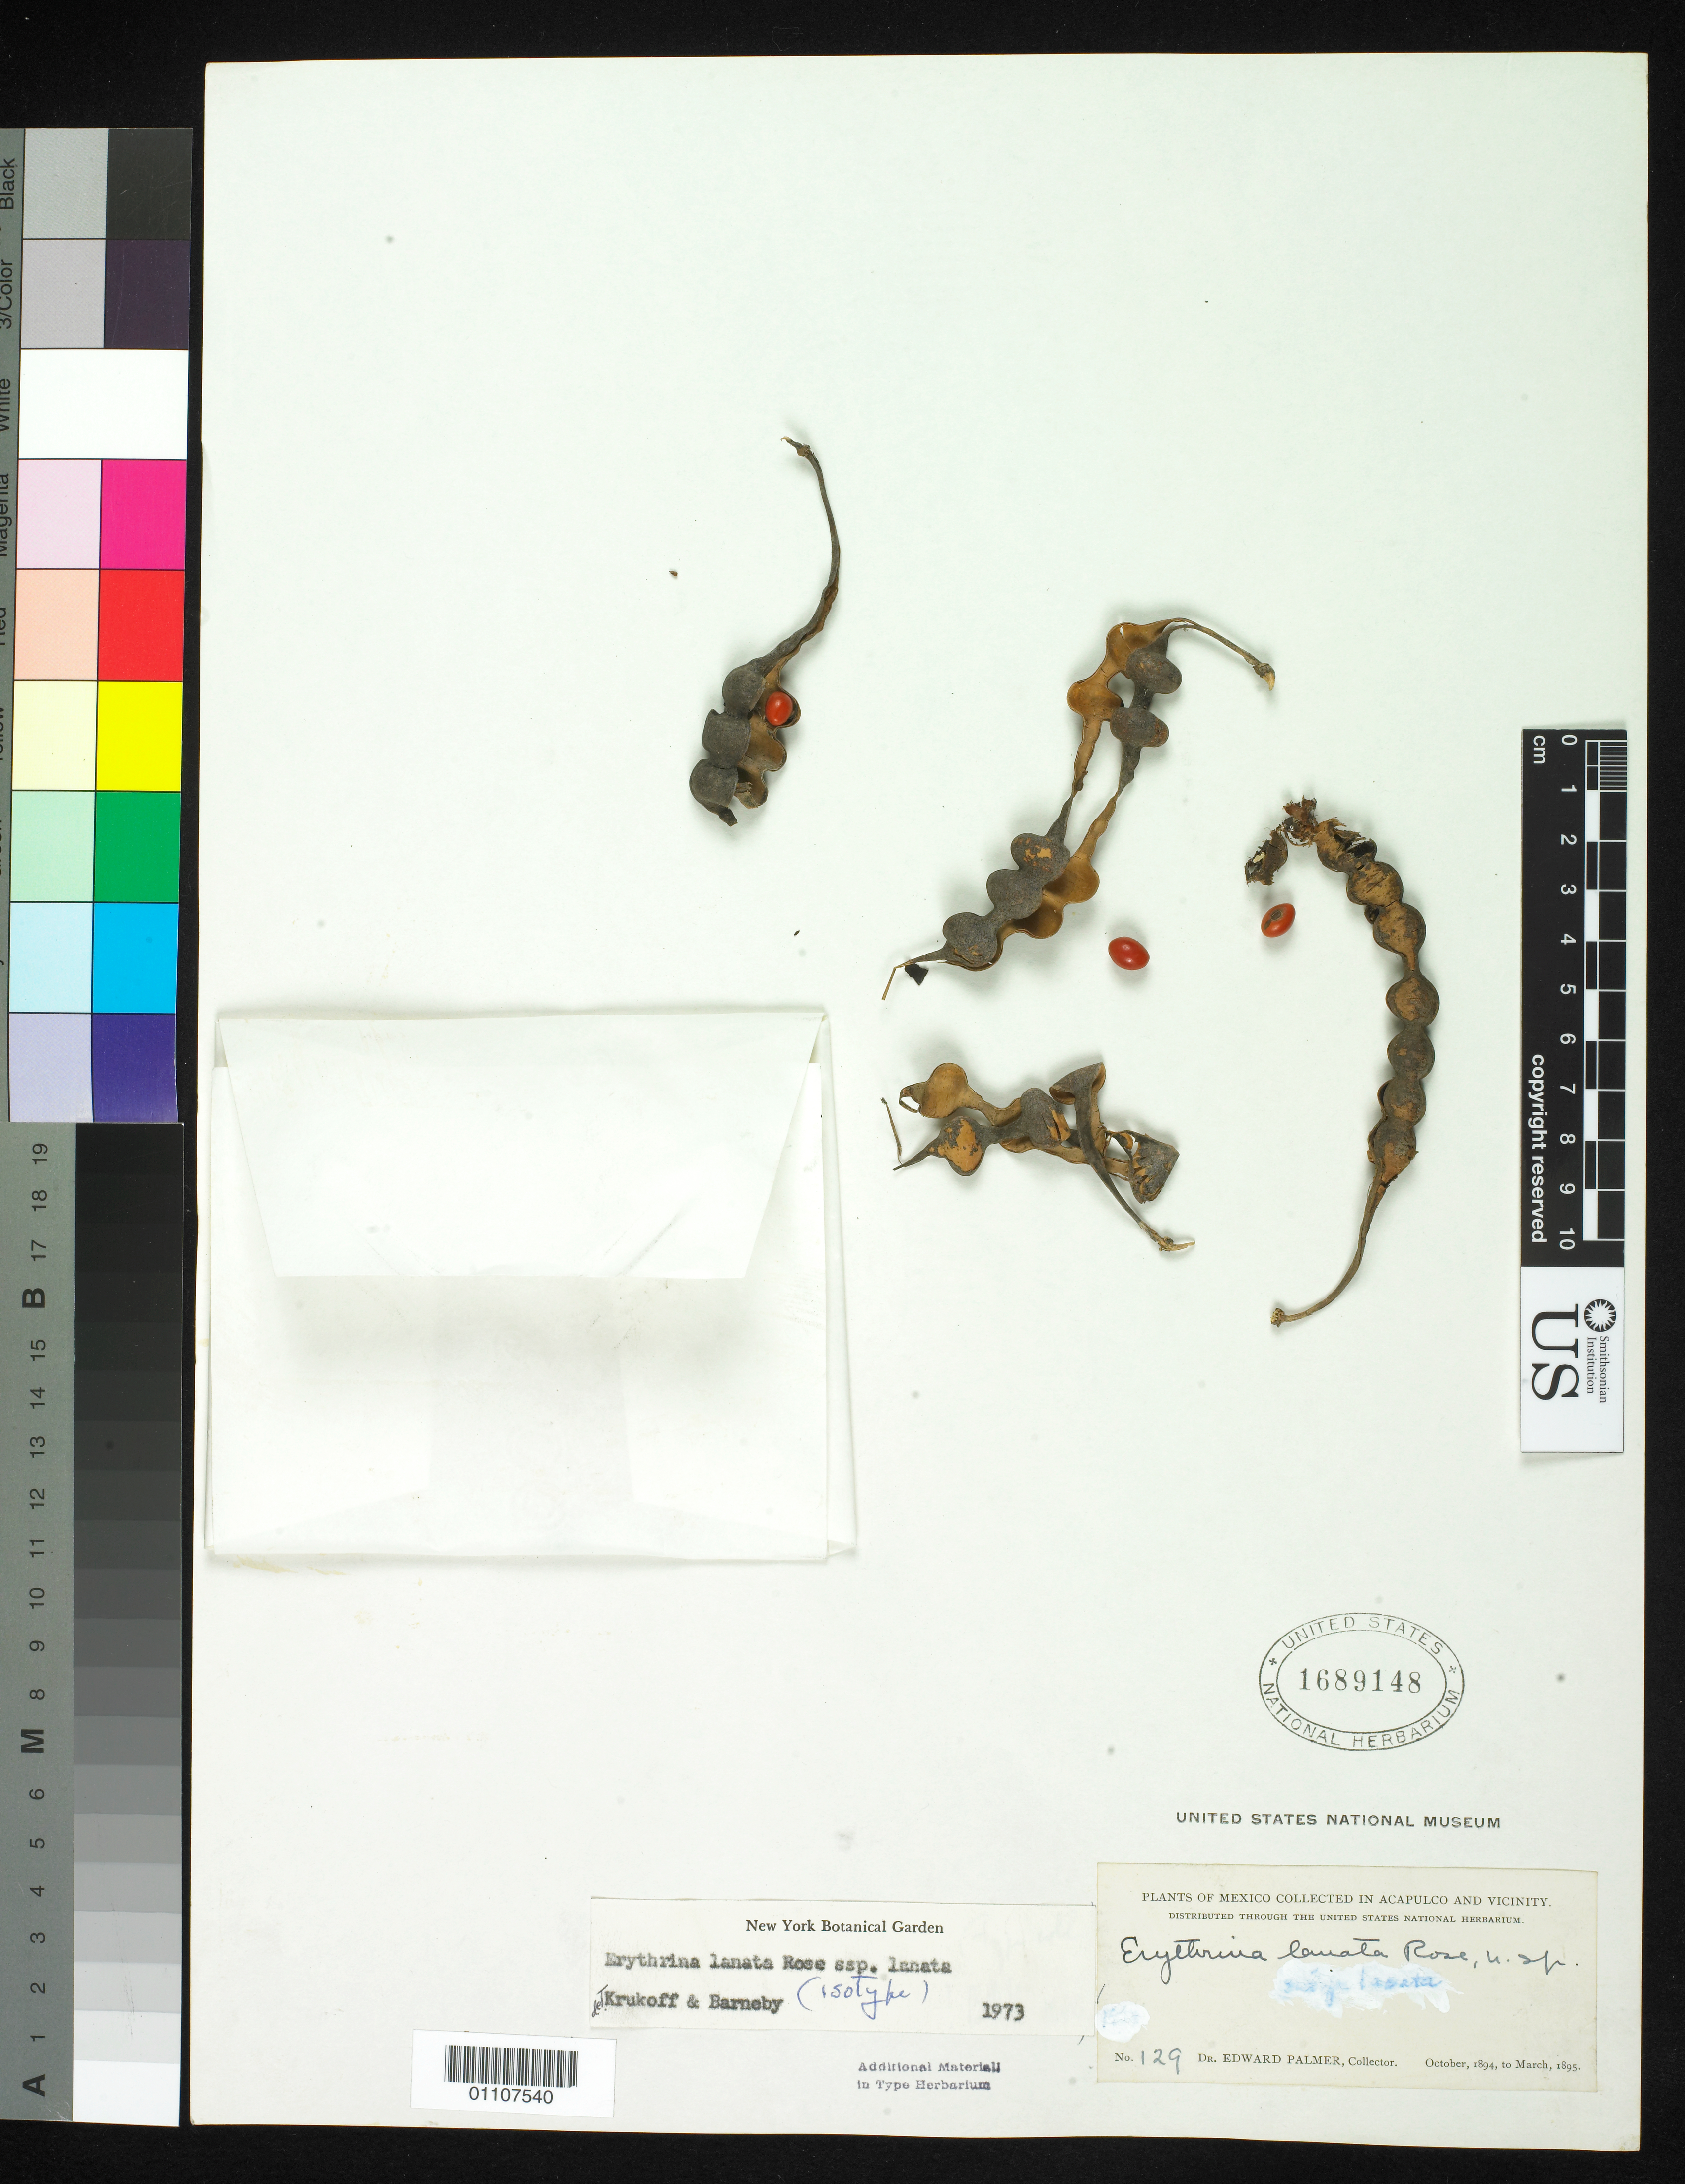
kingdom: Plantae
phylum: Tracheophyta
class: Magnoliopsida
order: Fabales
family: Fabaceae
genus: Erythrina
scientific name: Erythrina lanata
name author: Rose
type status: Isotype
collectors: E. Palmer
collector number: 129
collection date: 1894-10/1895-03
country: Mexico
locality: Collected in Acapulco and vicinity.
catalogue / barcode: US 1689148